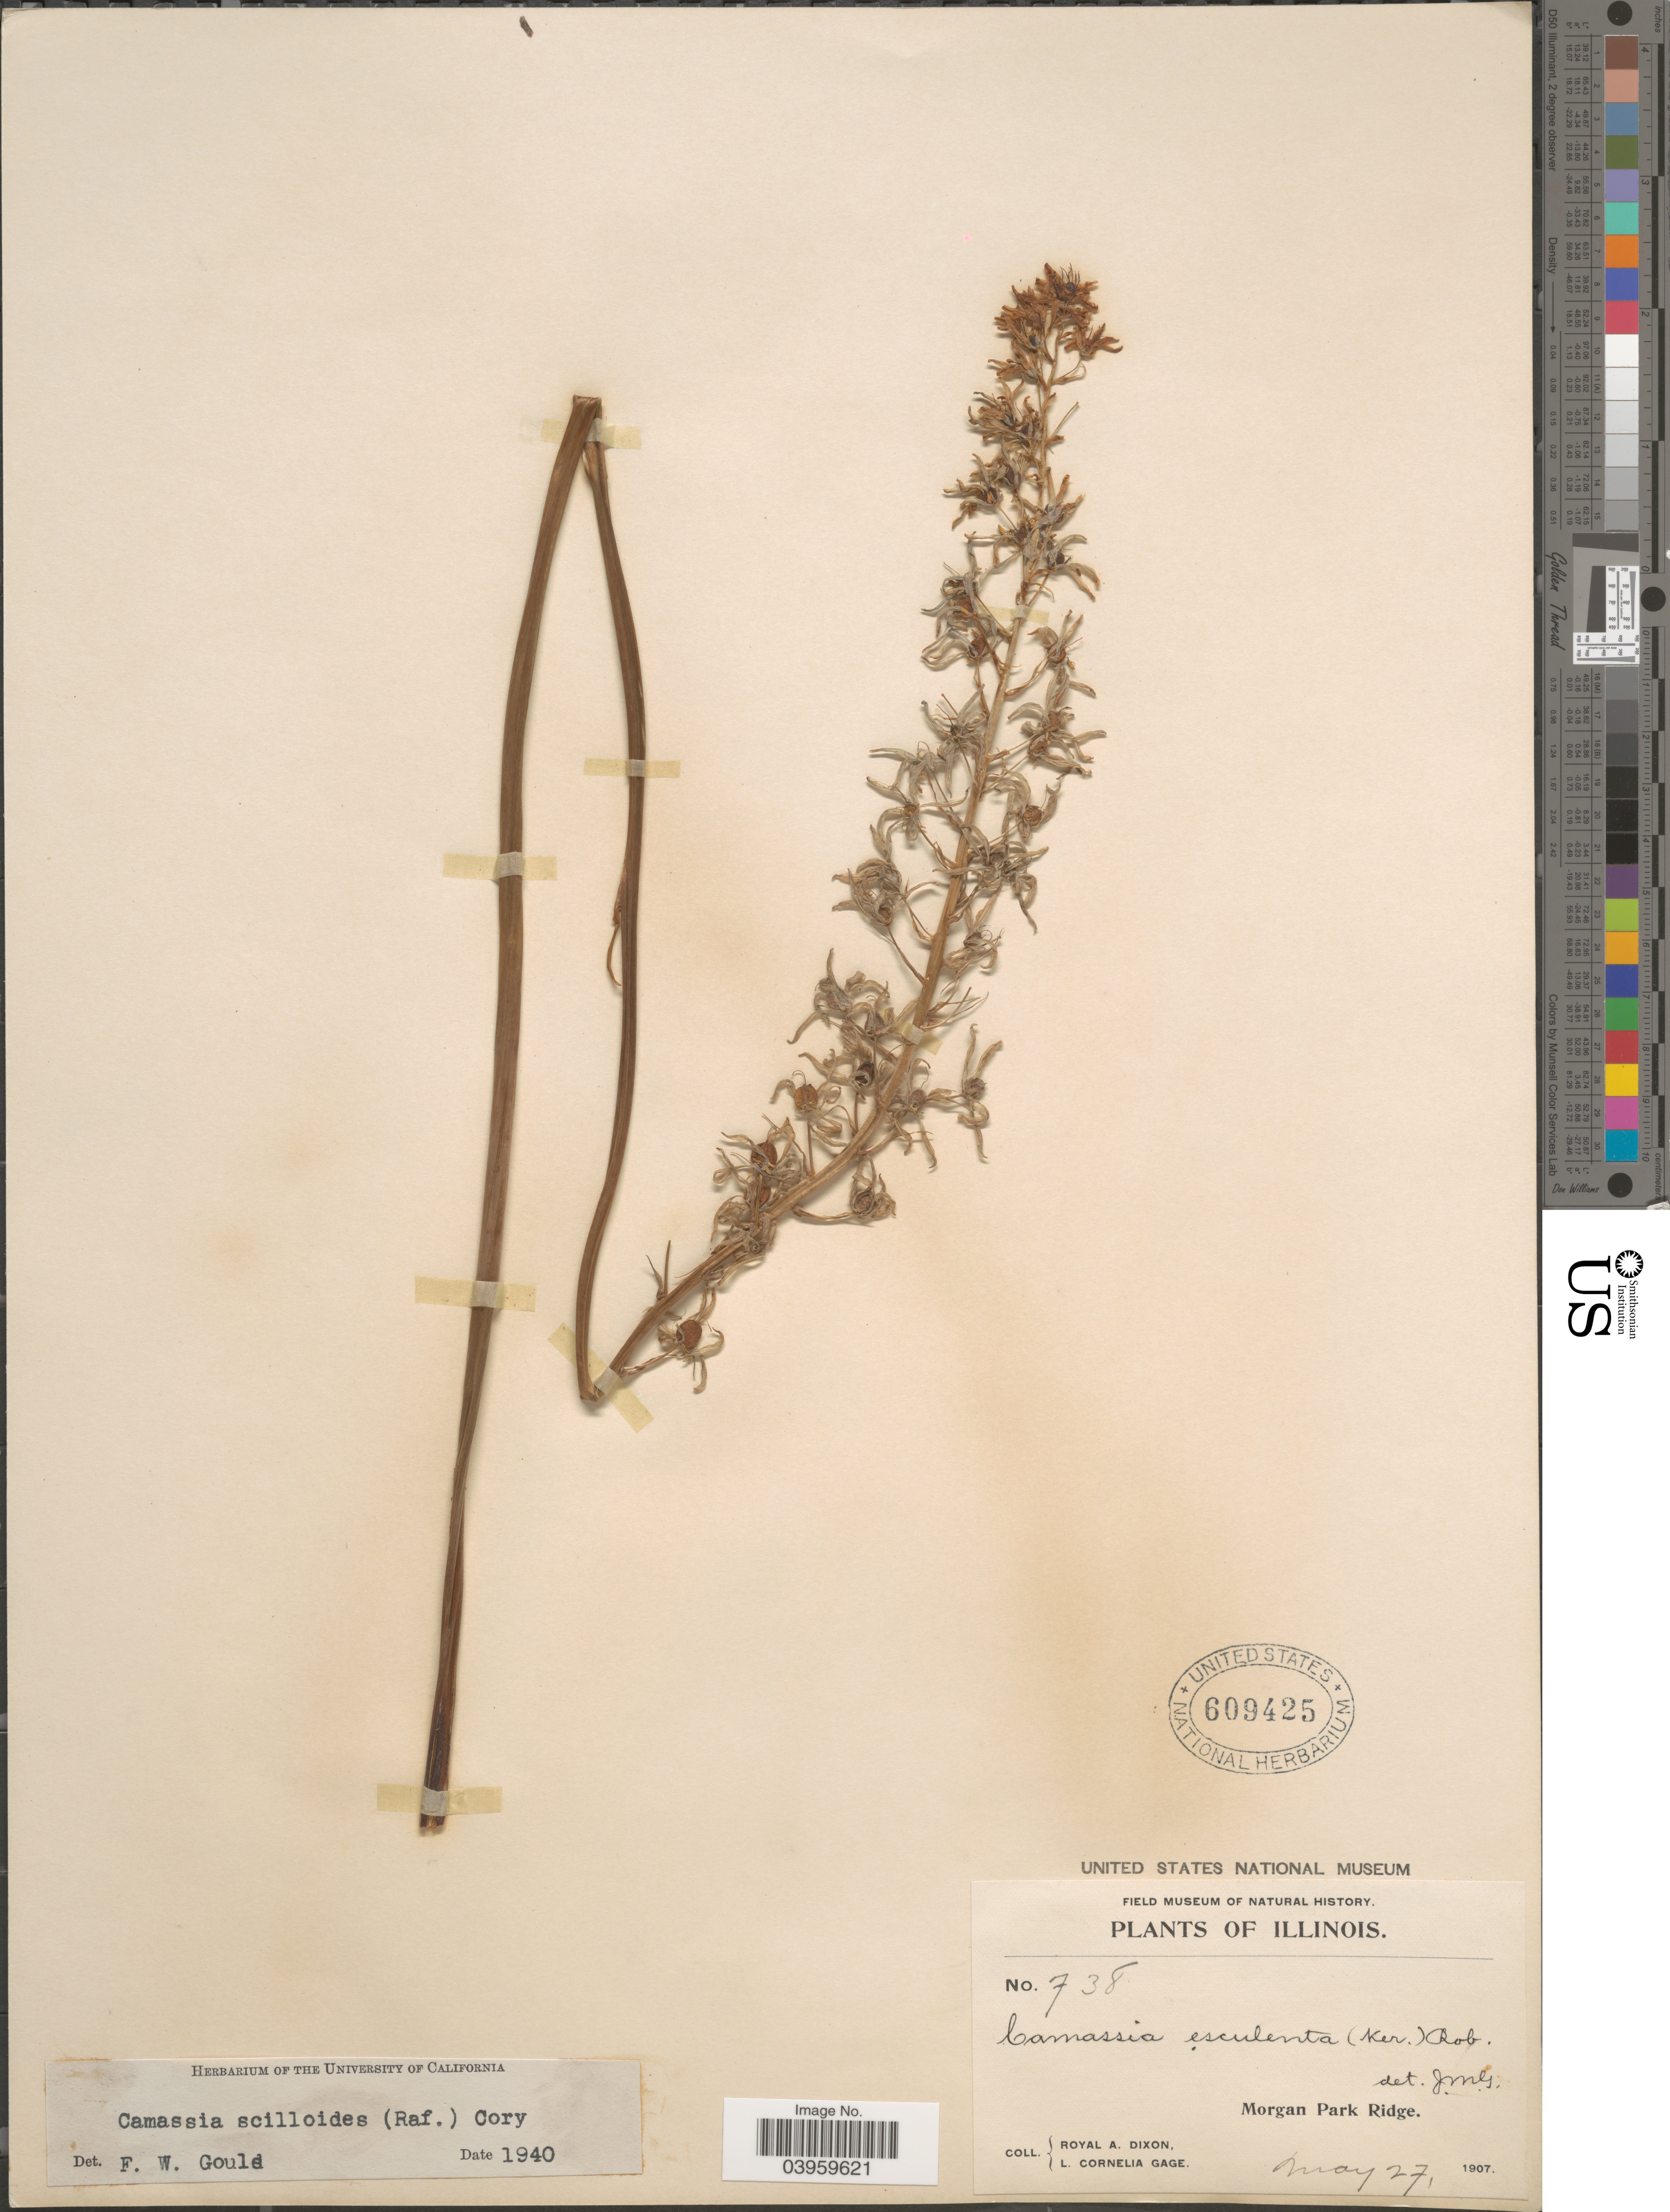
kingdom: Plantae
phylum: Tracheophyta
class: Liliopsida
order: Asparagales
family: Asparagaceae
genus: Camassia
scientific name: Camassia scilloides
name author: (Raf.) Cory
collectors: R. A. Dixon & L. Gage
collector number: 738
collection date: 1907-05-27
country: United States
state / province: Illinois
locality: Morgan Park Ridge.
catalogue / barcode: US 609425